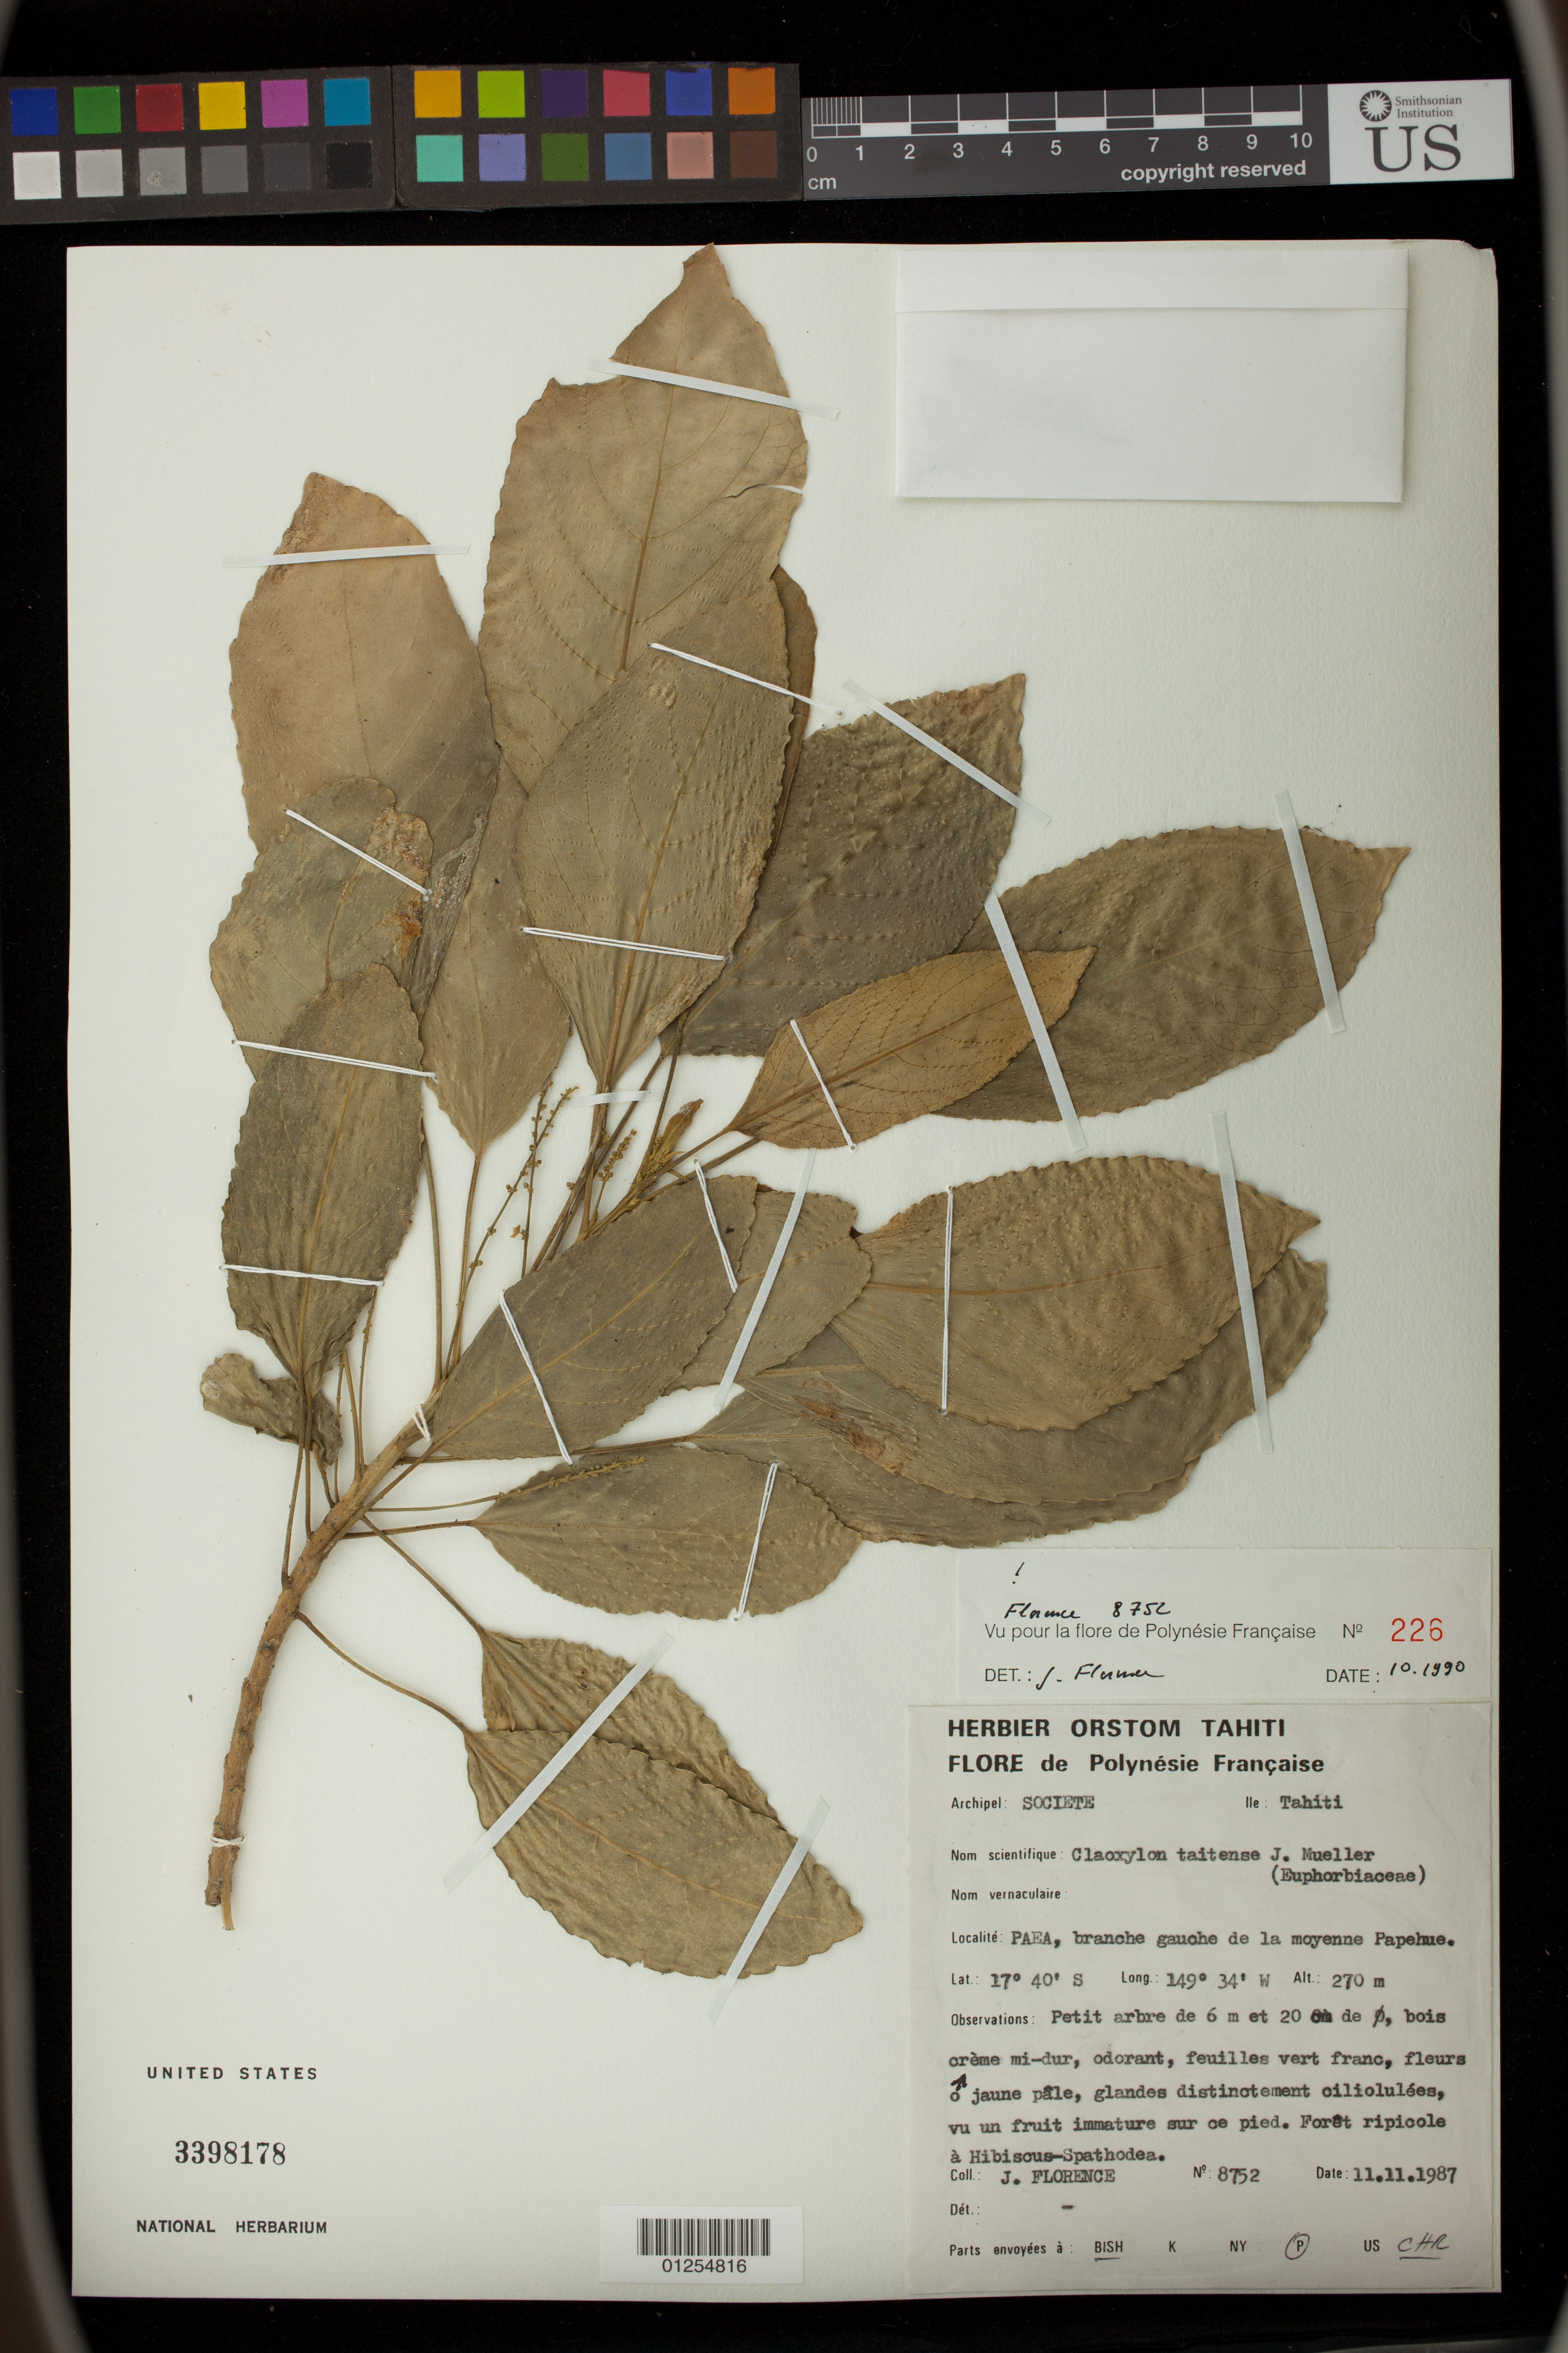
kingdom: Plantae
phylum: Tracheophyta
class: Magnoliopsida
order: Malpighiales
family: Euphorbiaceae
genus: Claoxylon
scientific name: Claoxylon taitense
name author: Müll. Arg.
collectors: J. Florence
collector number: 8752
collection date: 1987-11-11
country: French Polynesia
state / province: Iles du Vent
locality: Paea, branche gauche de la moyenne Papehue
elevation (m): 270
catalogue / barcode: US 3398178